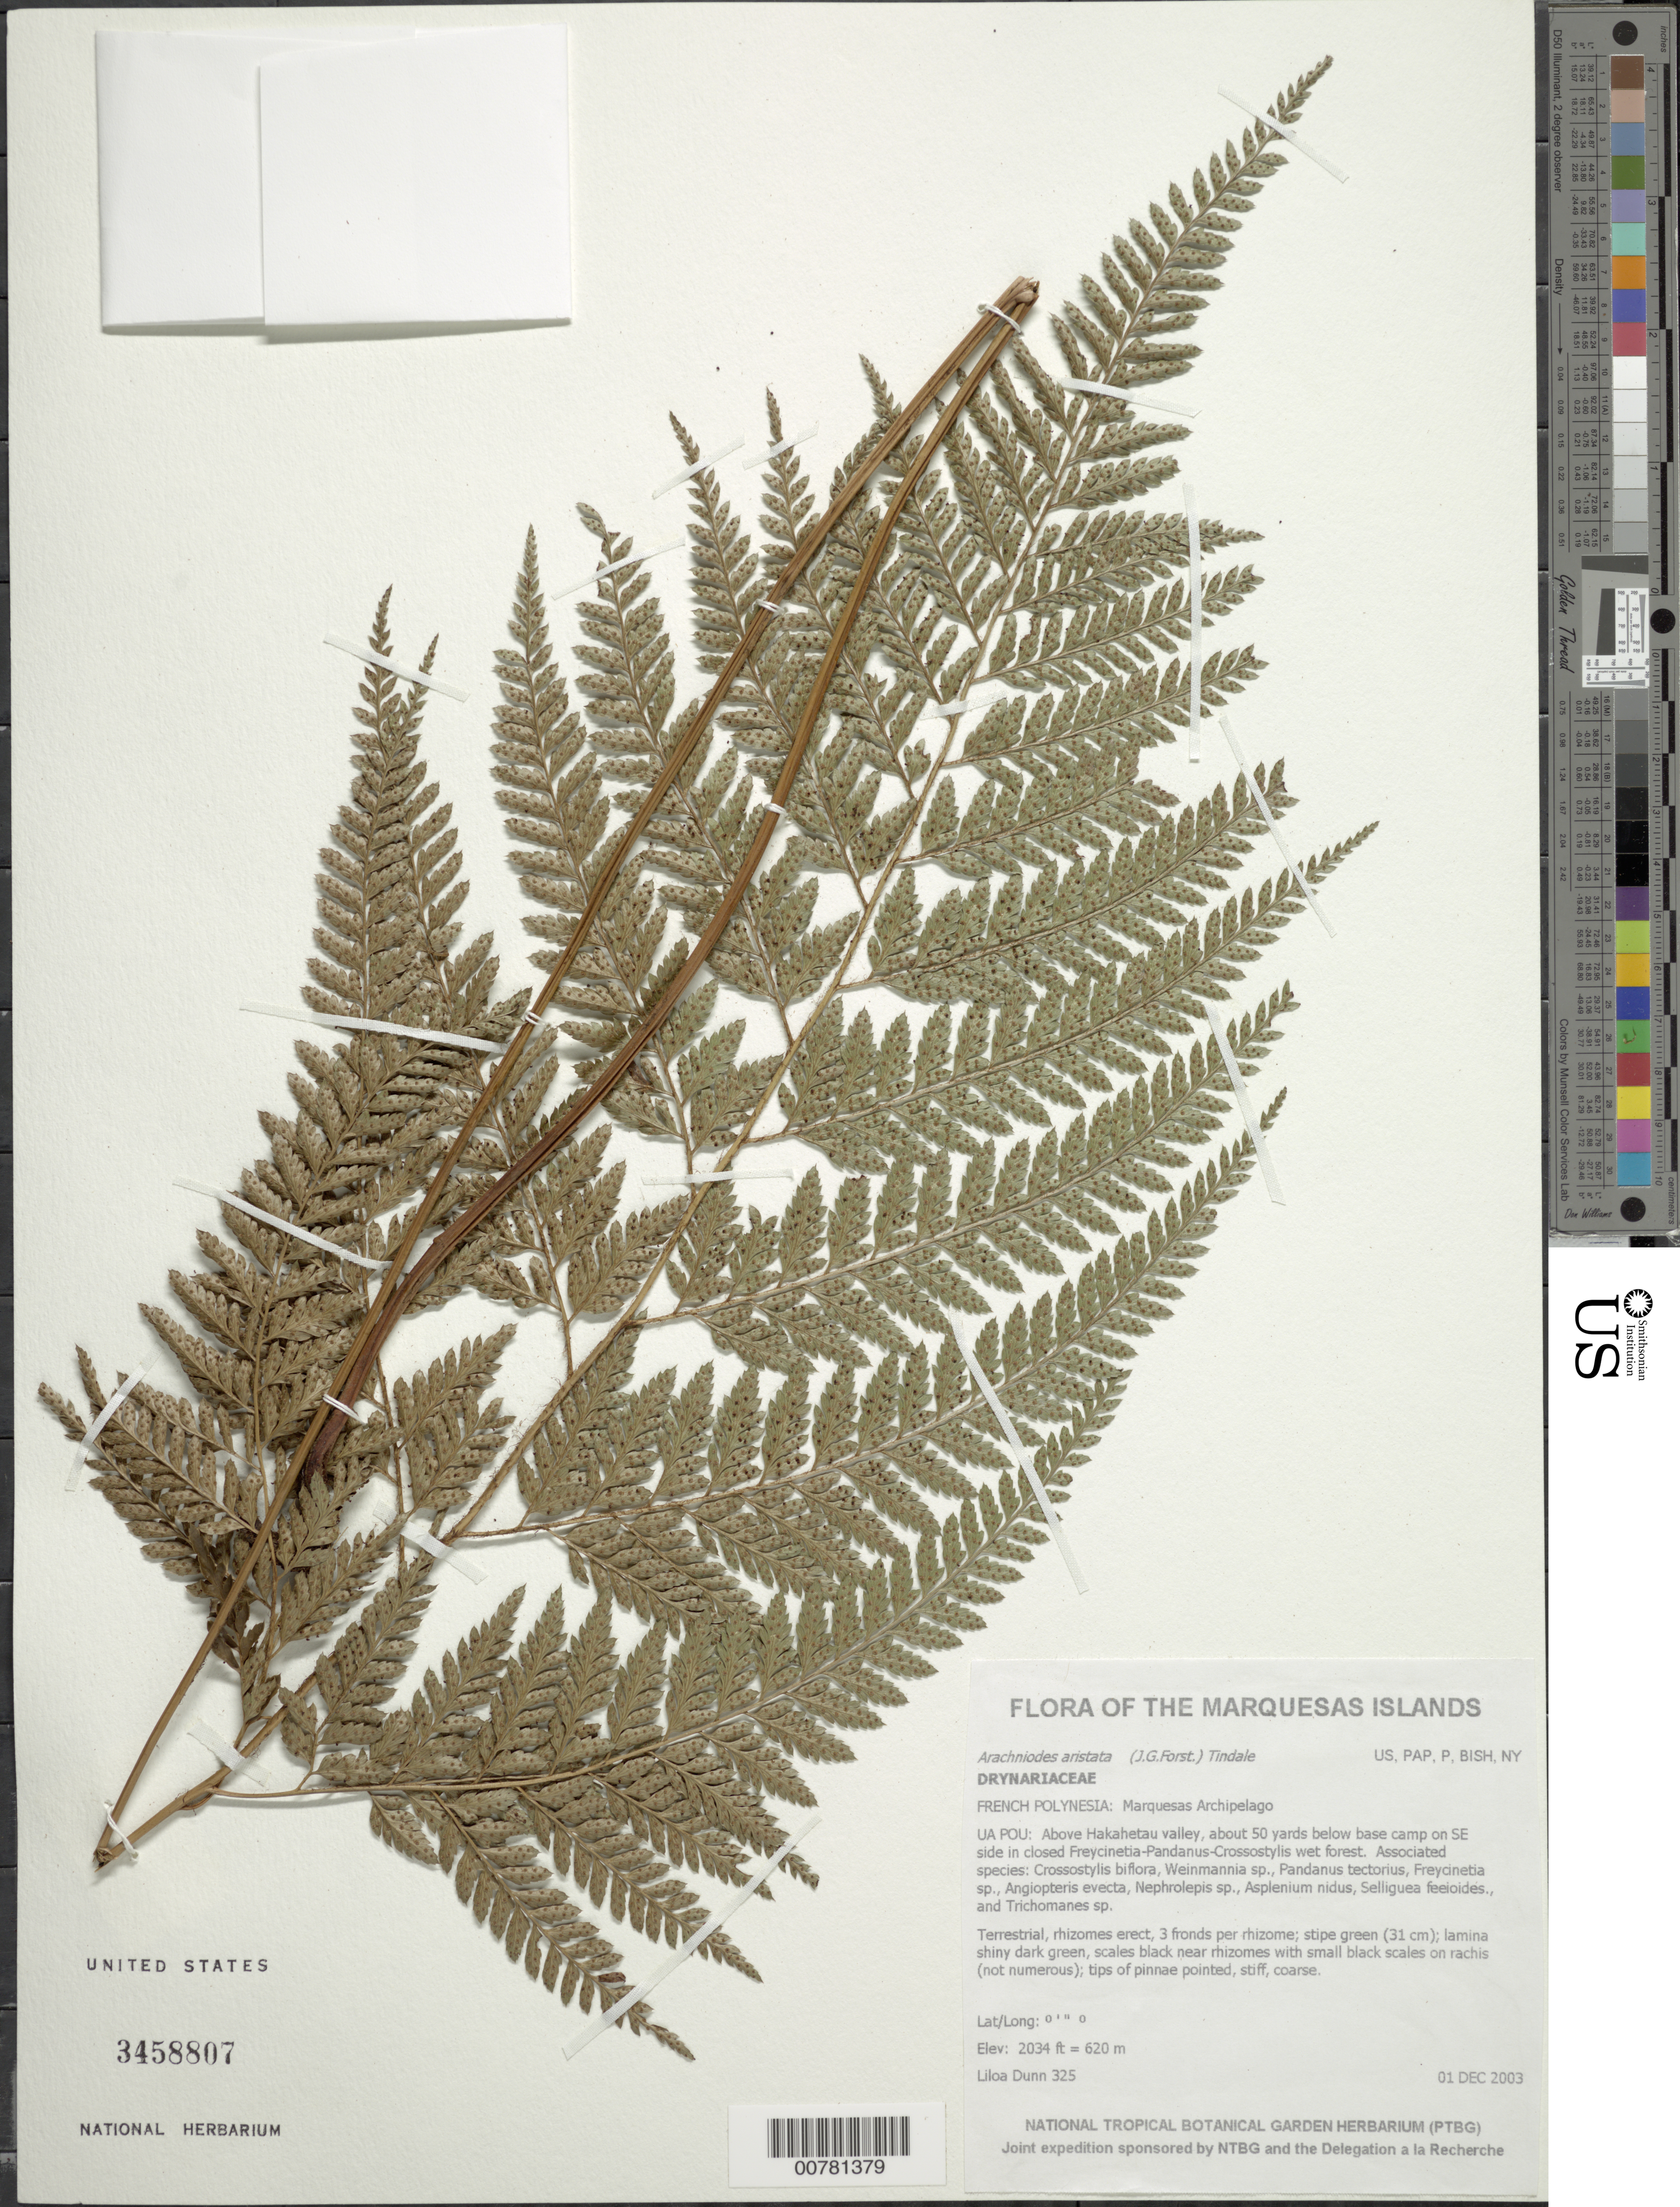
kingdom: Plantae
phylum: Tracheophyta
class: Polypodiopsida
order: Polypodiales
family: Dryopteridaceae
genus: Arachniodes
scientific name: Arachniodes aristata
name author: (G. Forst.) Tindale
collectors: L. Dunn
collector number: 325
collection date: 2003-12-01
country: French Polynesia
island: Ua Pou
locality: Above Hakahetau valley, about 50 yards below base camp on SE side in closed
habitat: Freycinetia - Pandanus - Crossostylis wet forest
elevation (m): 620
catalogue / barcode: US 3458807